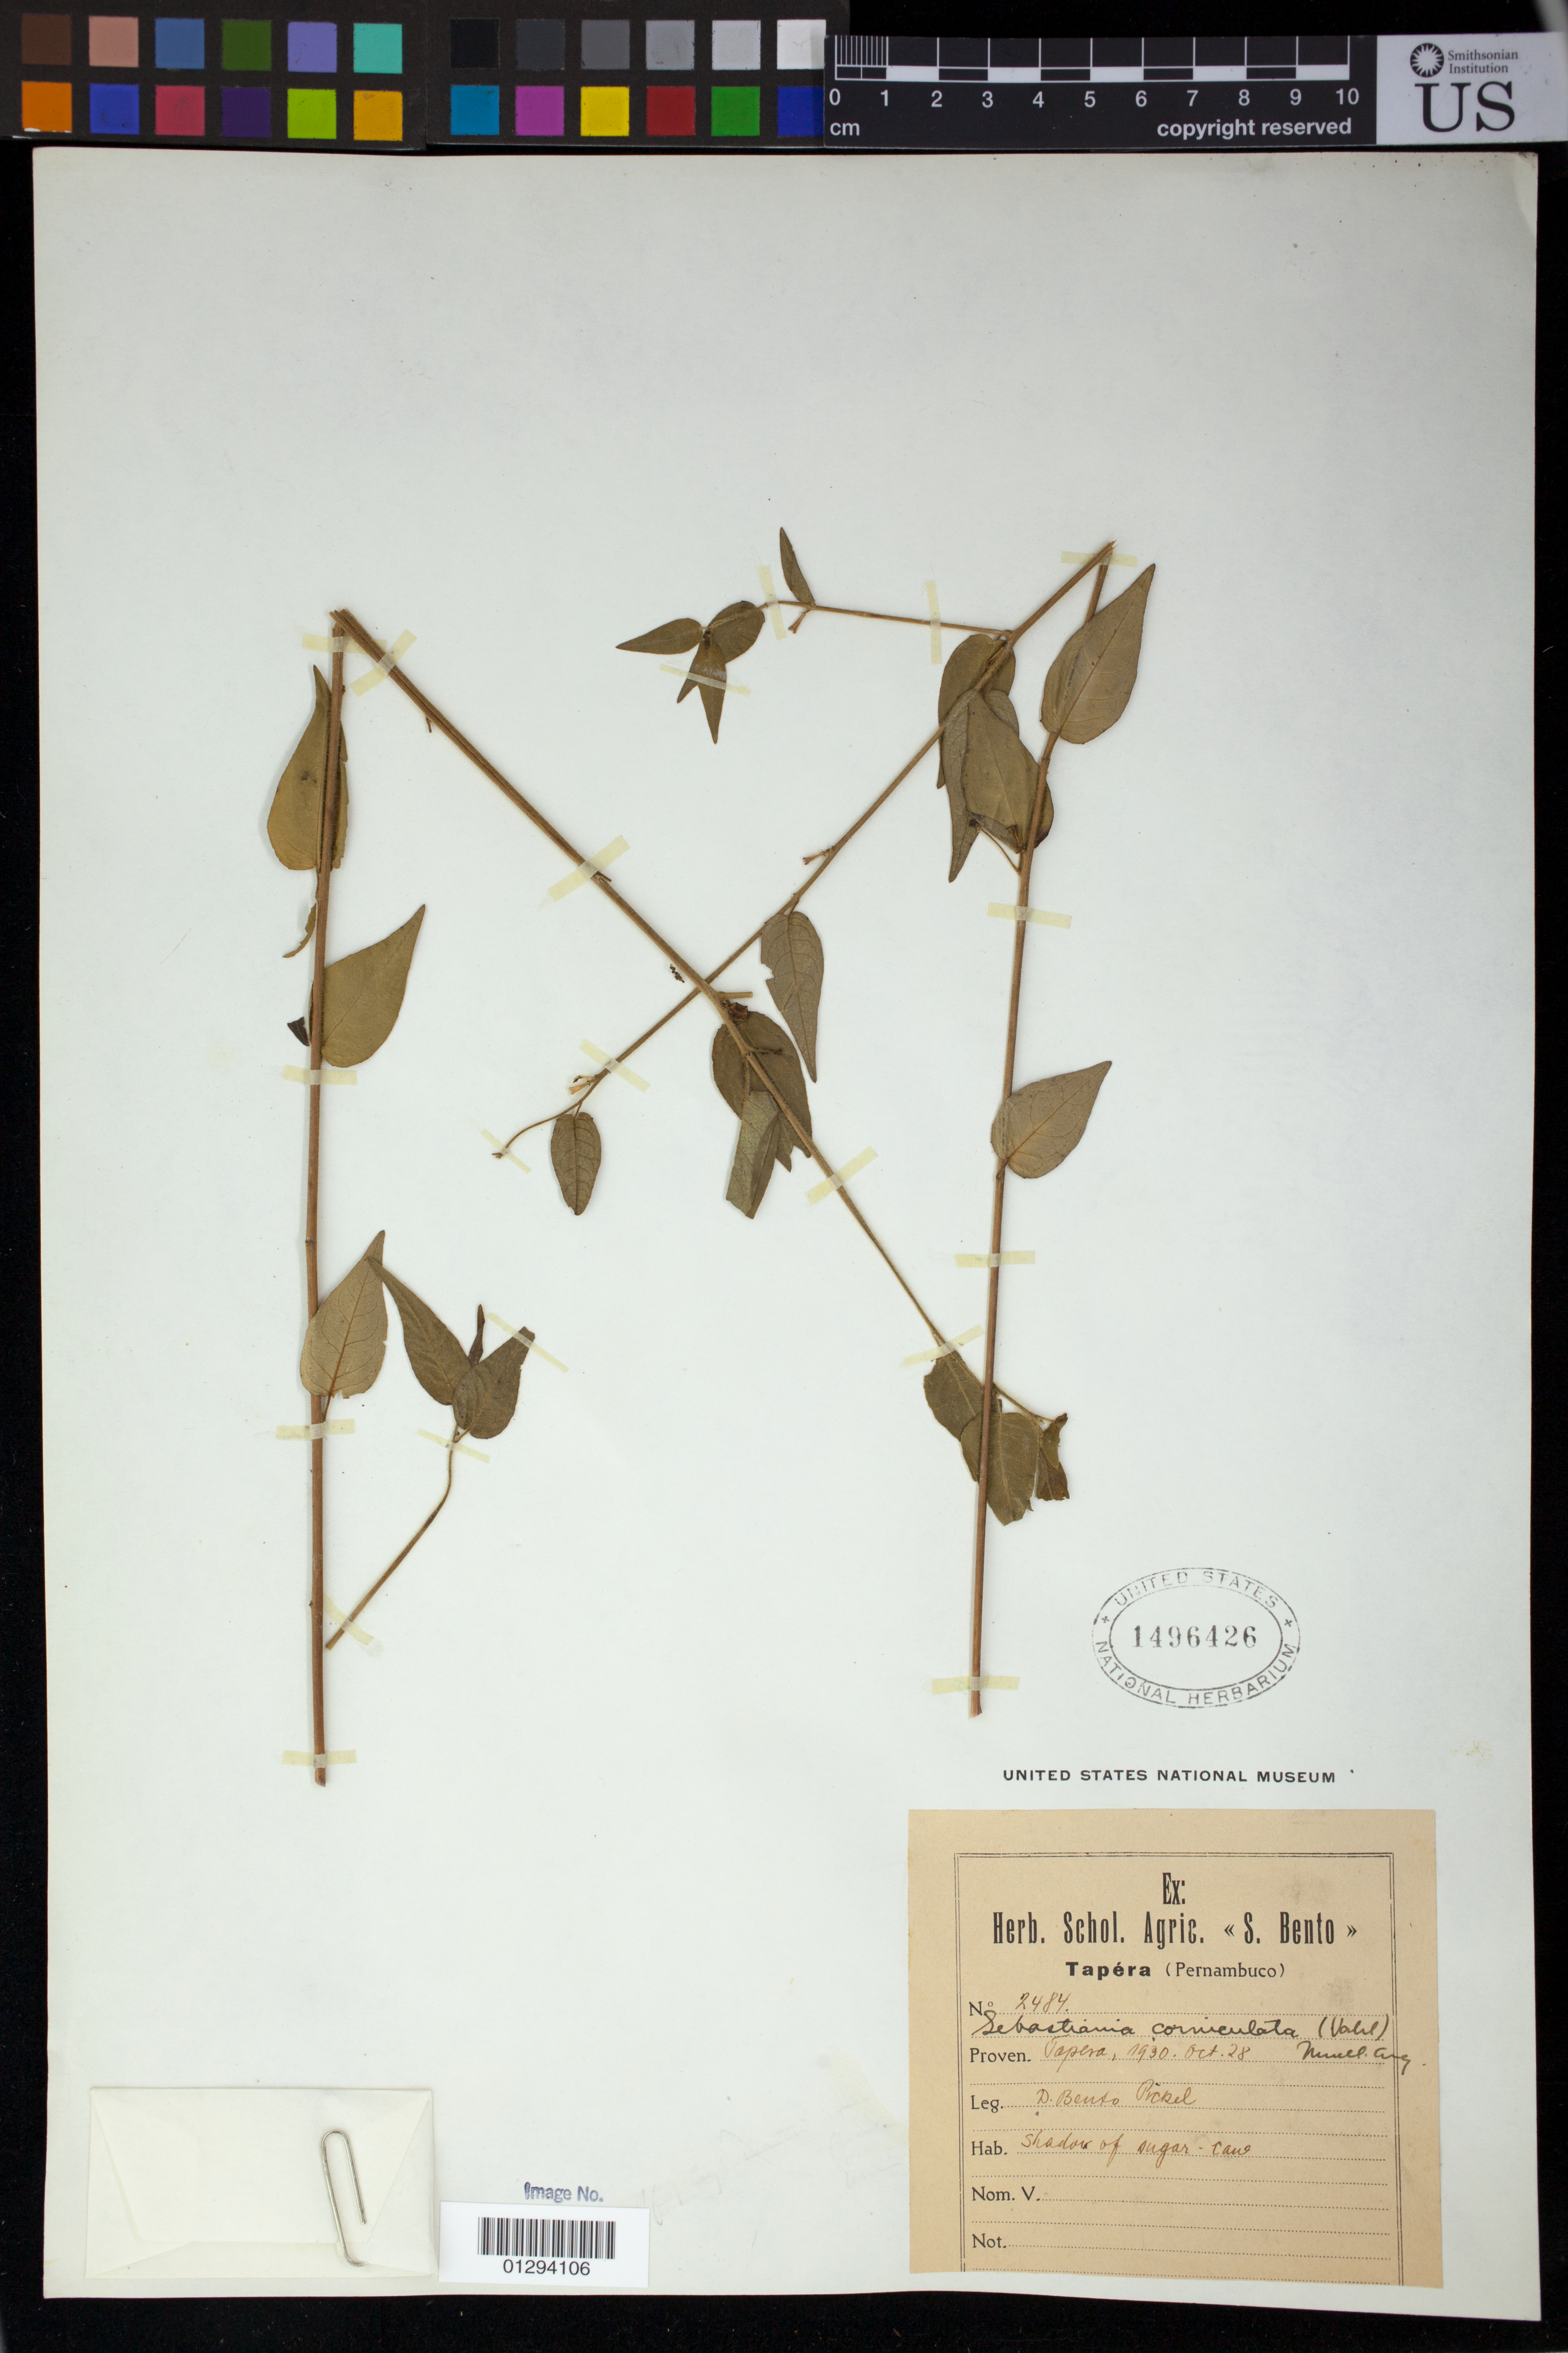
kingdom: Plantae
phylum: Tracheophyta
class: Magnoliopsida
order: Malpighiales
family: Euphorbiaceae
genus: Sebastiania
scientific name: Sebastiania corniculata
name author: (Vahl) Müll. Arg.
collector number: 2484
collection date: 1930-10-28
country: Brazil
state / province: Pernambuco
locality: Tapera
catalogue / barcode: US 1496426